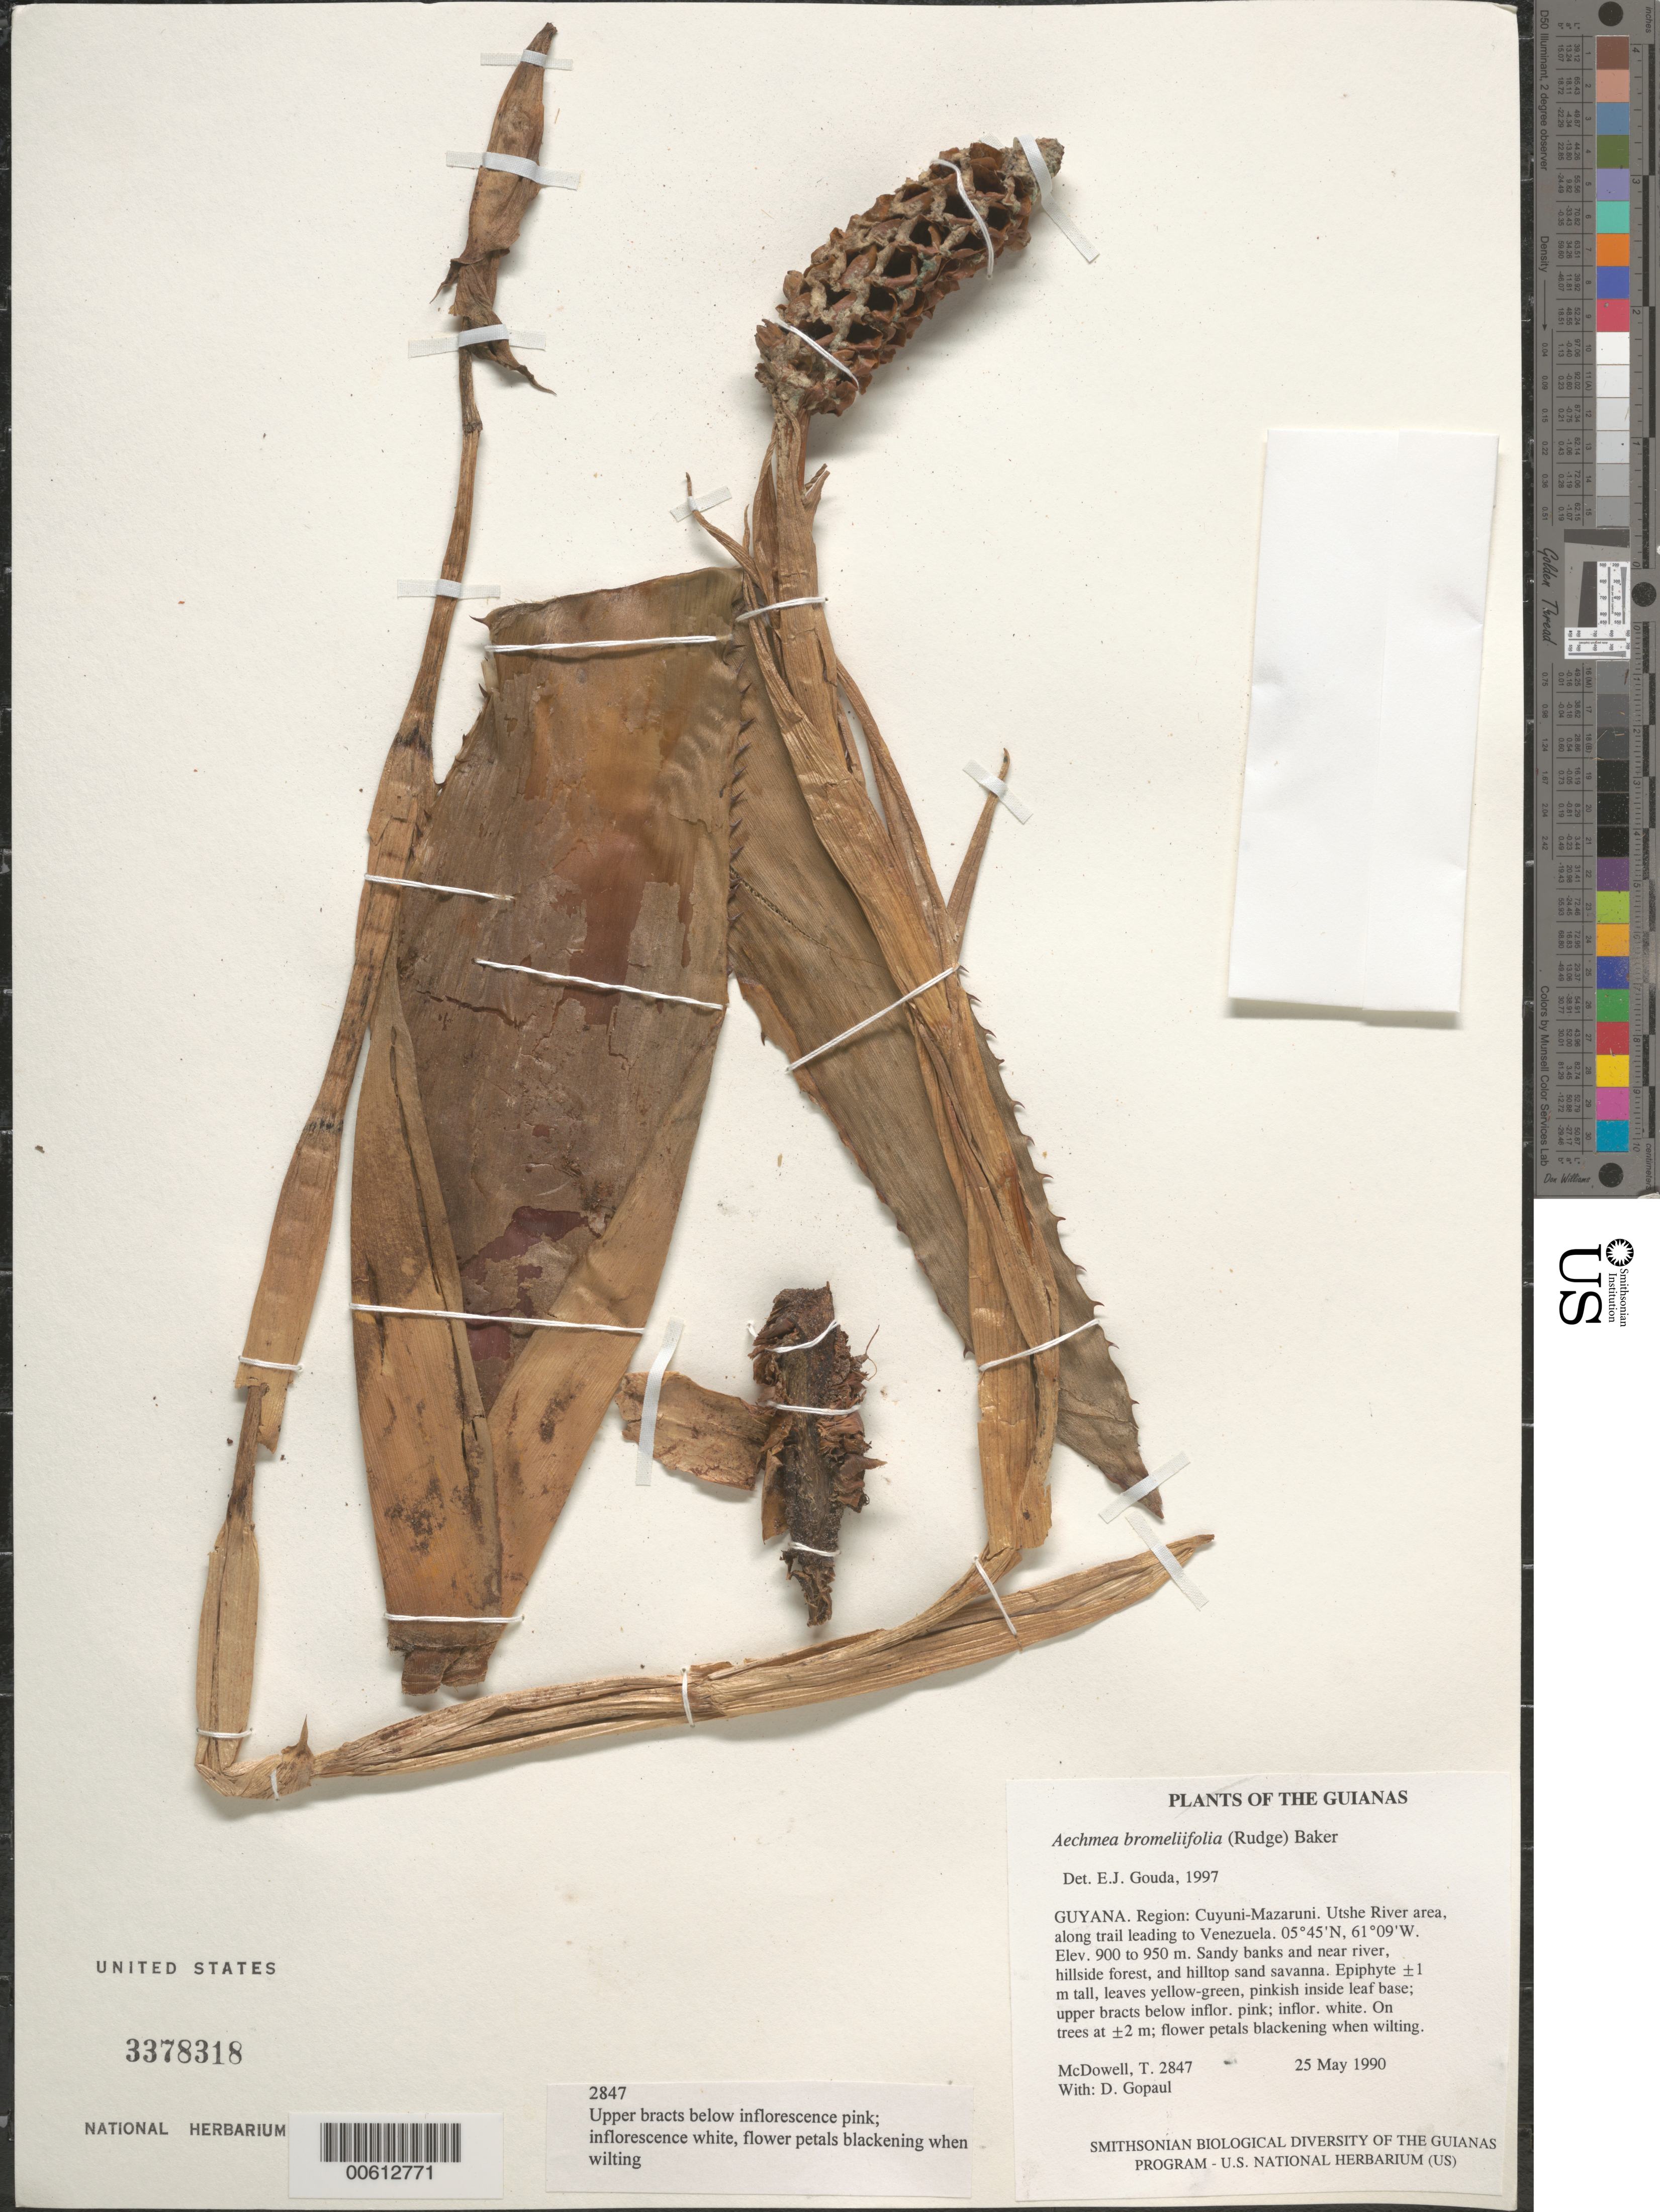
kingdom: Plantae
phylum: Tracheophyta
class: Liliopsida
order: Poales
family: Bromeliaceae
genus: Aechmea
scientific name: Aechmea bromeliifolia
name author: (Rudge) Baker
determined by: Gouda, E. J.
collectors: T. McDowell & D. Gopaul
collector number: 2847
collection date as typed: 25 May 1990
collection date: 1990-05-25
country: Guyana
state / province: Cuyuni-Mazaruni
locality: Utshi River area, along trail leading to Venezuela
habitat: Sandy banks and near river, hillside forest, and hilltop sand savanna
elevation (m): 900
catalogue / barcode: US 3378318